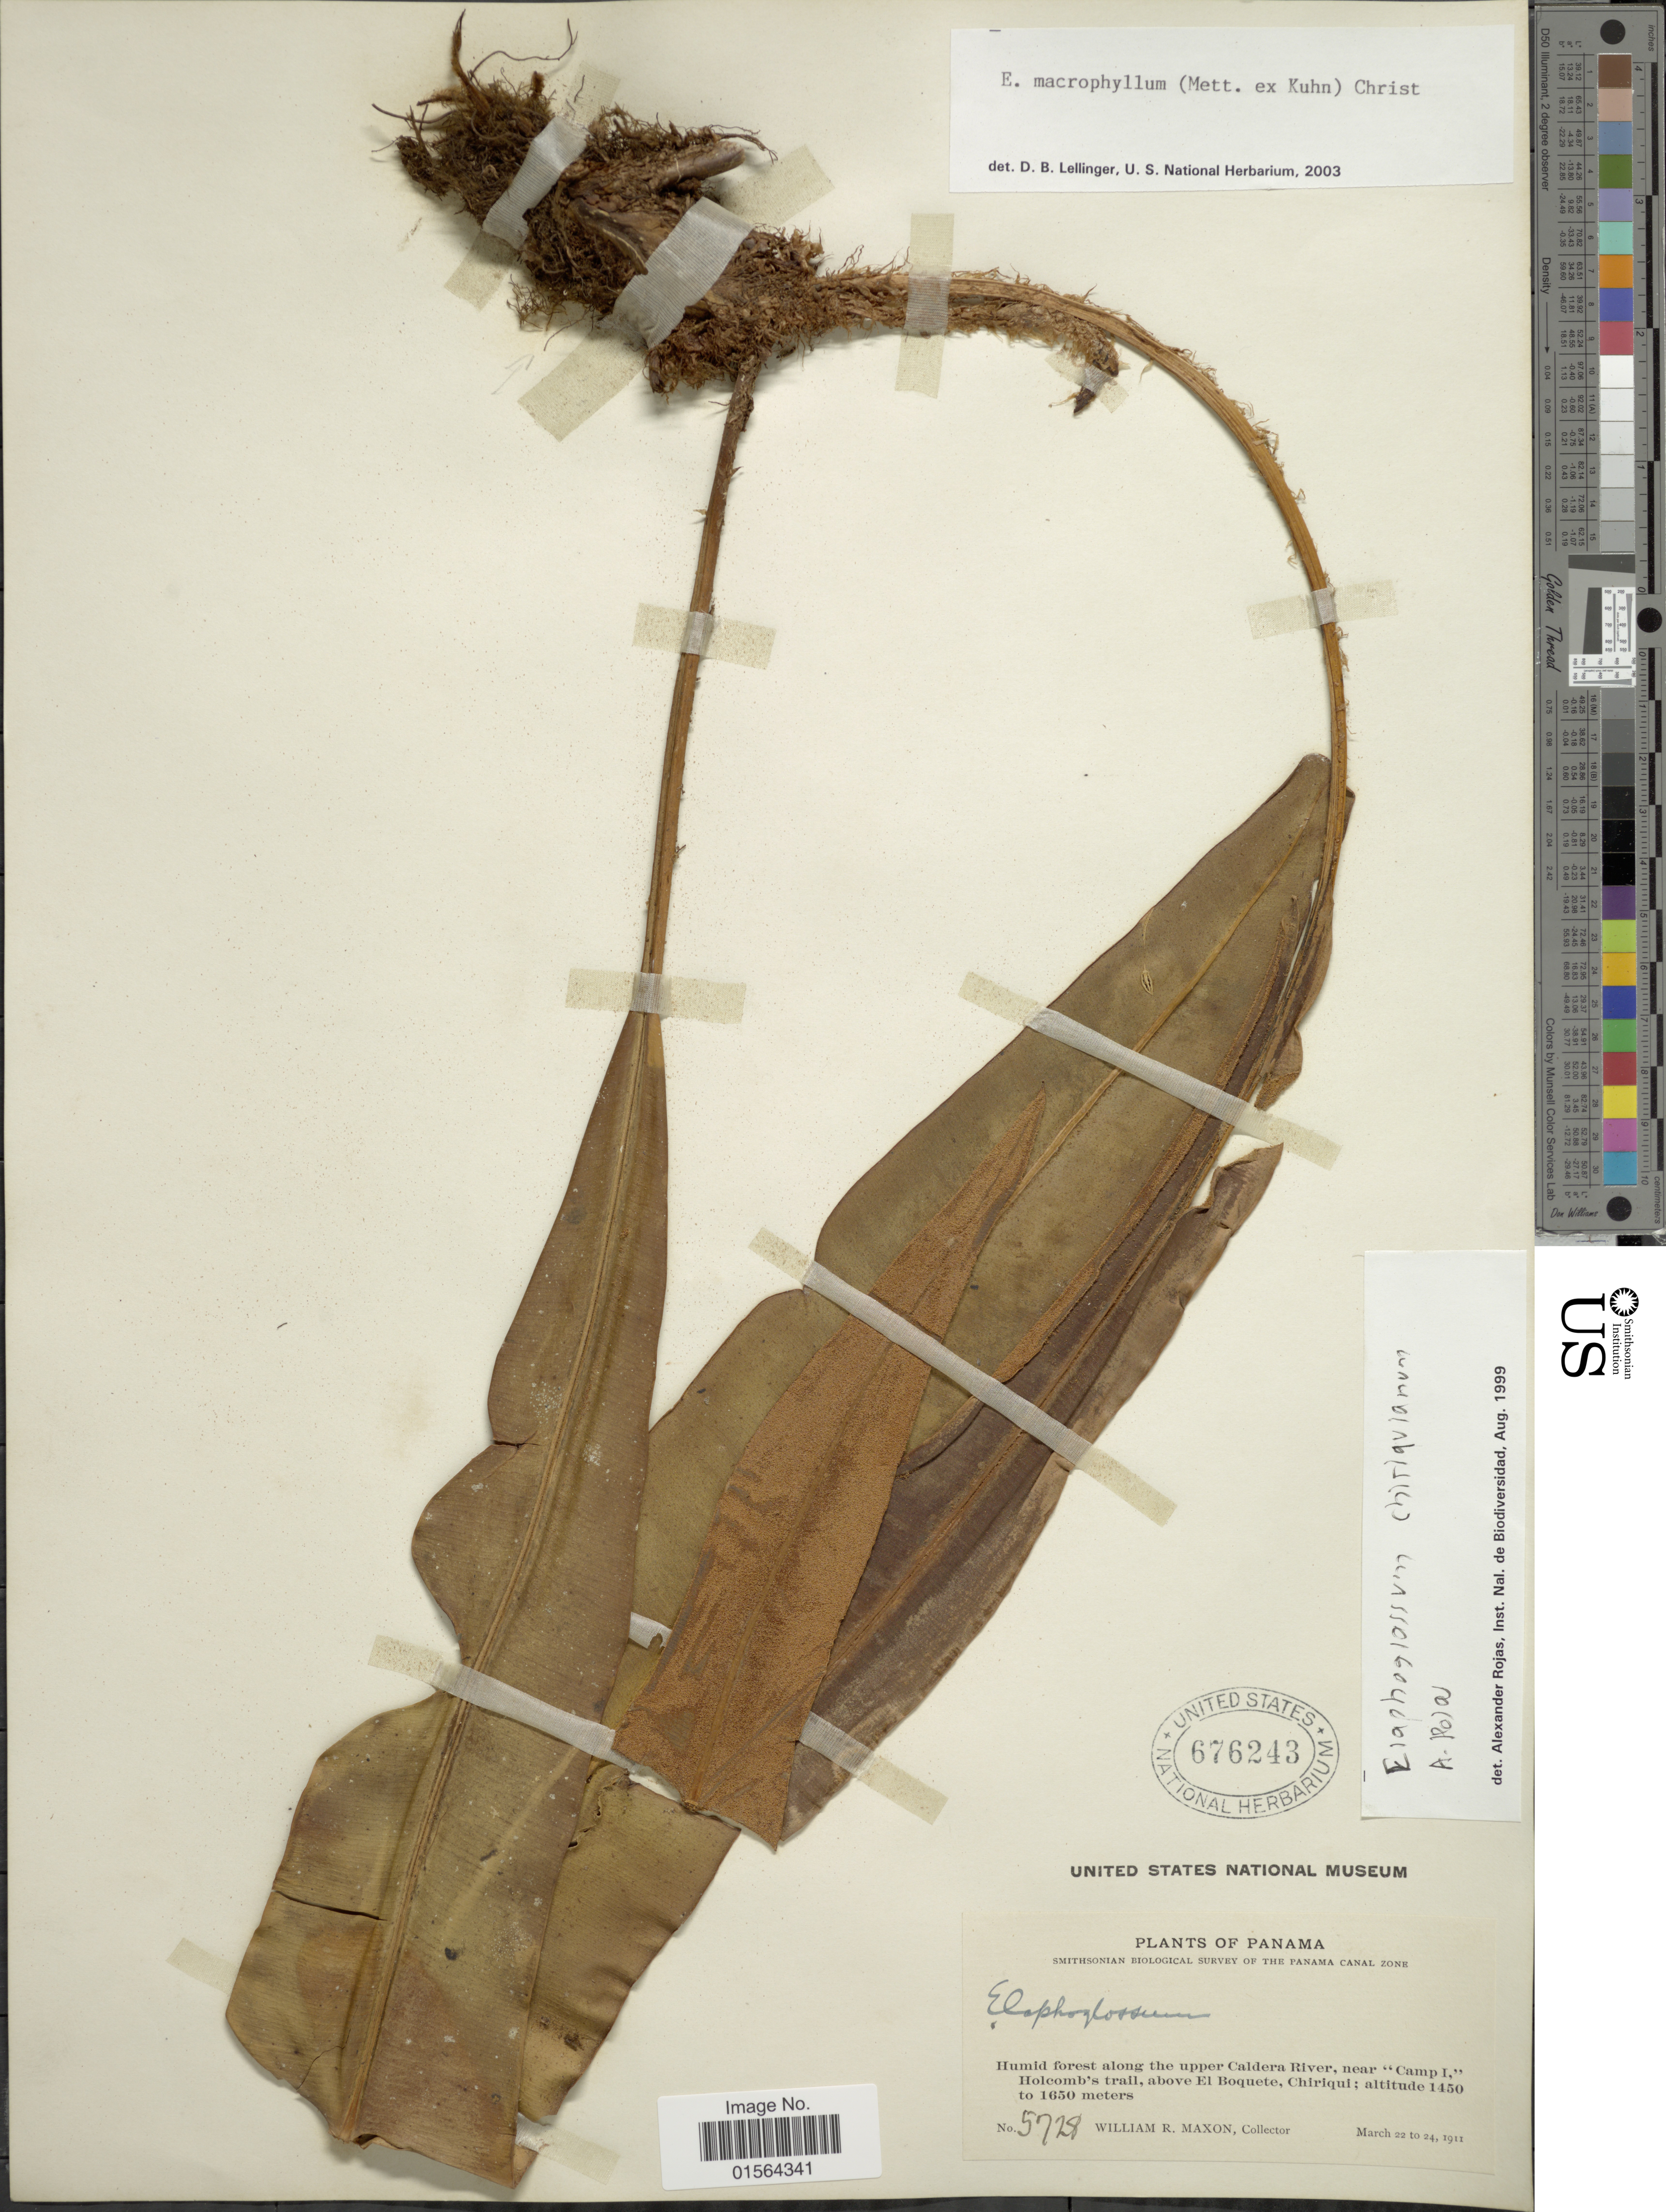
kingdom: Plantae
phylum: Tracheophyta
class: Polypodiopsida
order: Polypodiales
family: Dryopteridaceae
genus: Elaphoglossum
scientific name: Elaphoglossum macrophyllum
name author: (Mett. ex Kuhn) Christ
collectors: W. R. Maxon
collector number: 5728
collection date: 1911-03-22/1911-03-24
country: Panama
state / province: Chiriqui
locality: Humid forest along the upper Caldera River, near Camp 1, Holcomb's trail, above El Boquete, Chiriqui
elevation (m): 1450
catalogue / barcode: US 676243